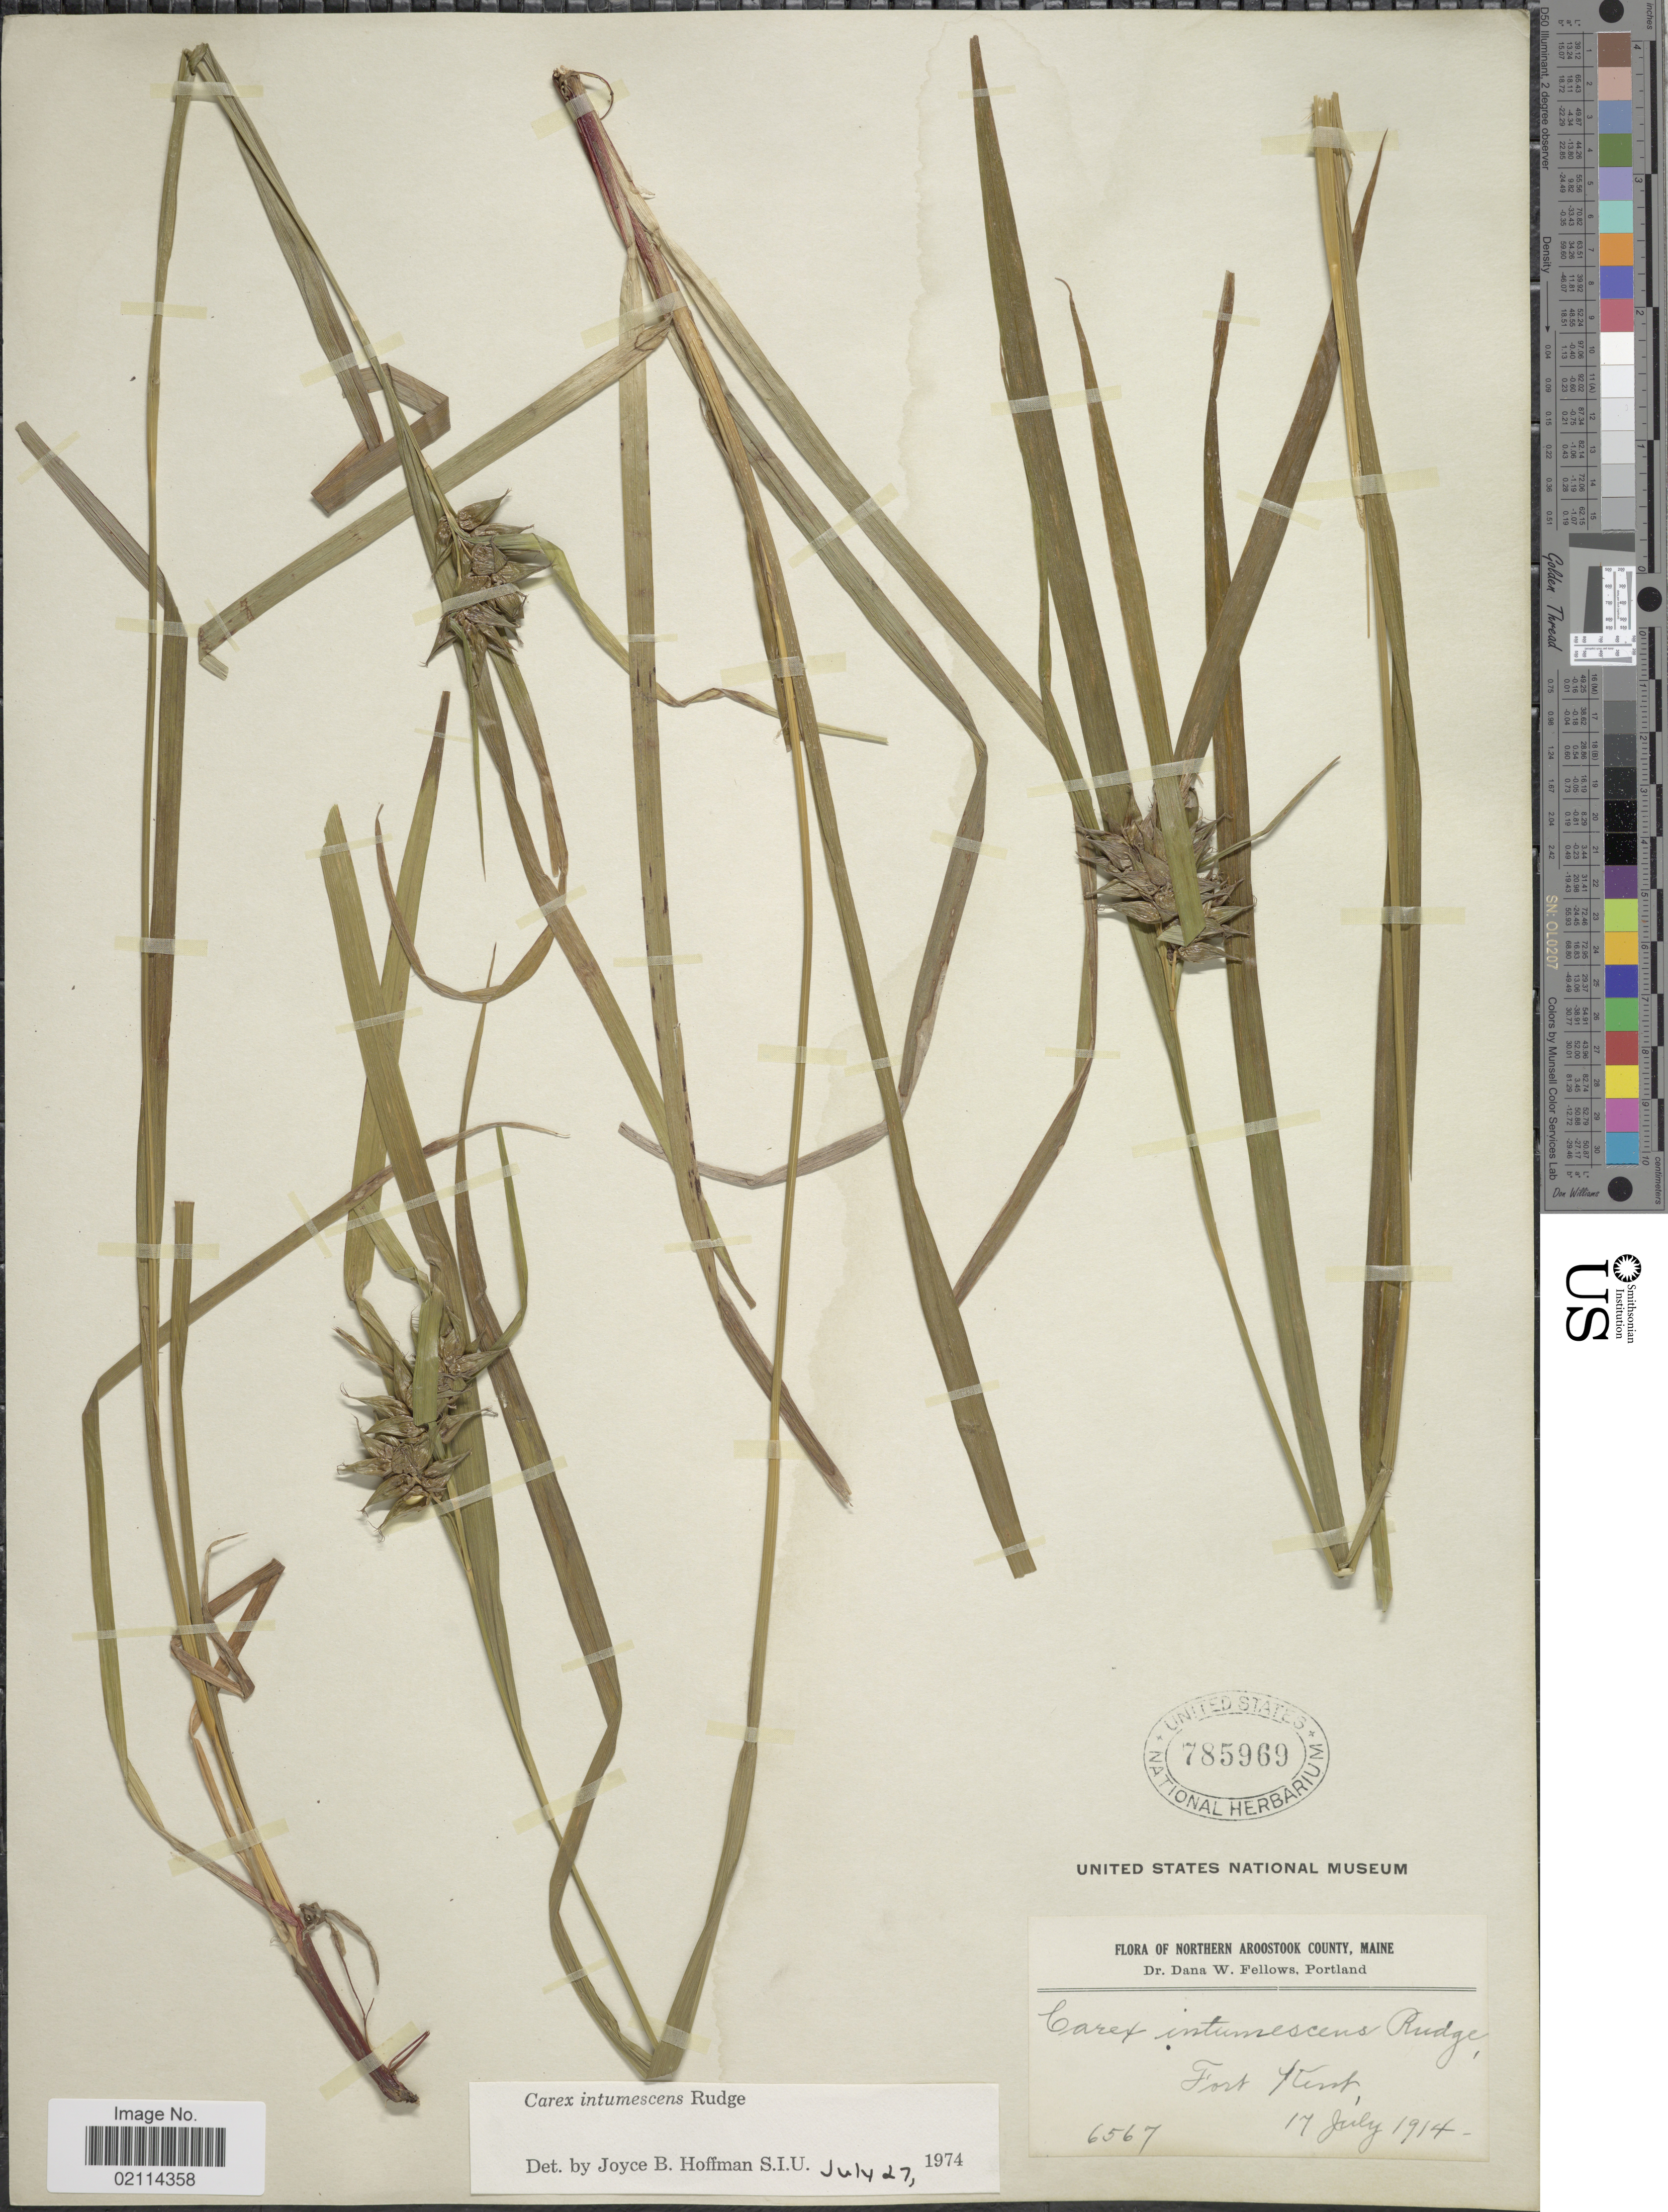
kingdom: Plantae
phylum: Tracheophyta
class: Liliopsida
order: Poales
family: Cyperaceae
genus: Carex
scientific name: Carex intumescens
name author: Rudge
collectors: D. W. Fellows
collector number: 6567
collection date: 1914-07-17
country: United States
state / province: Maine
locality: Northern Aroostook County, Fort Kent.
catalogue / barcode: US 785969